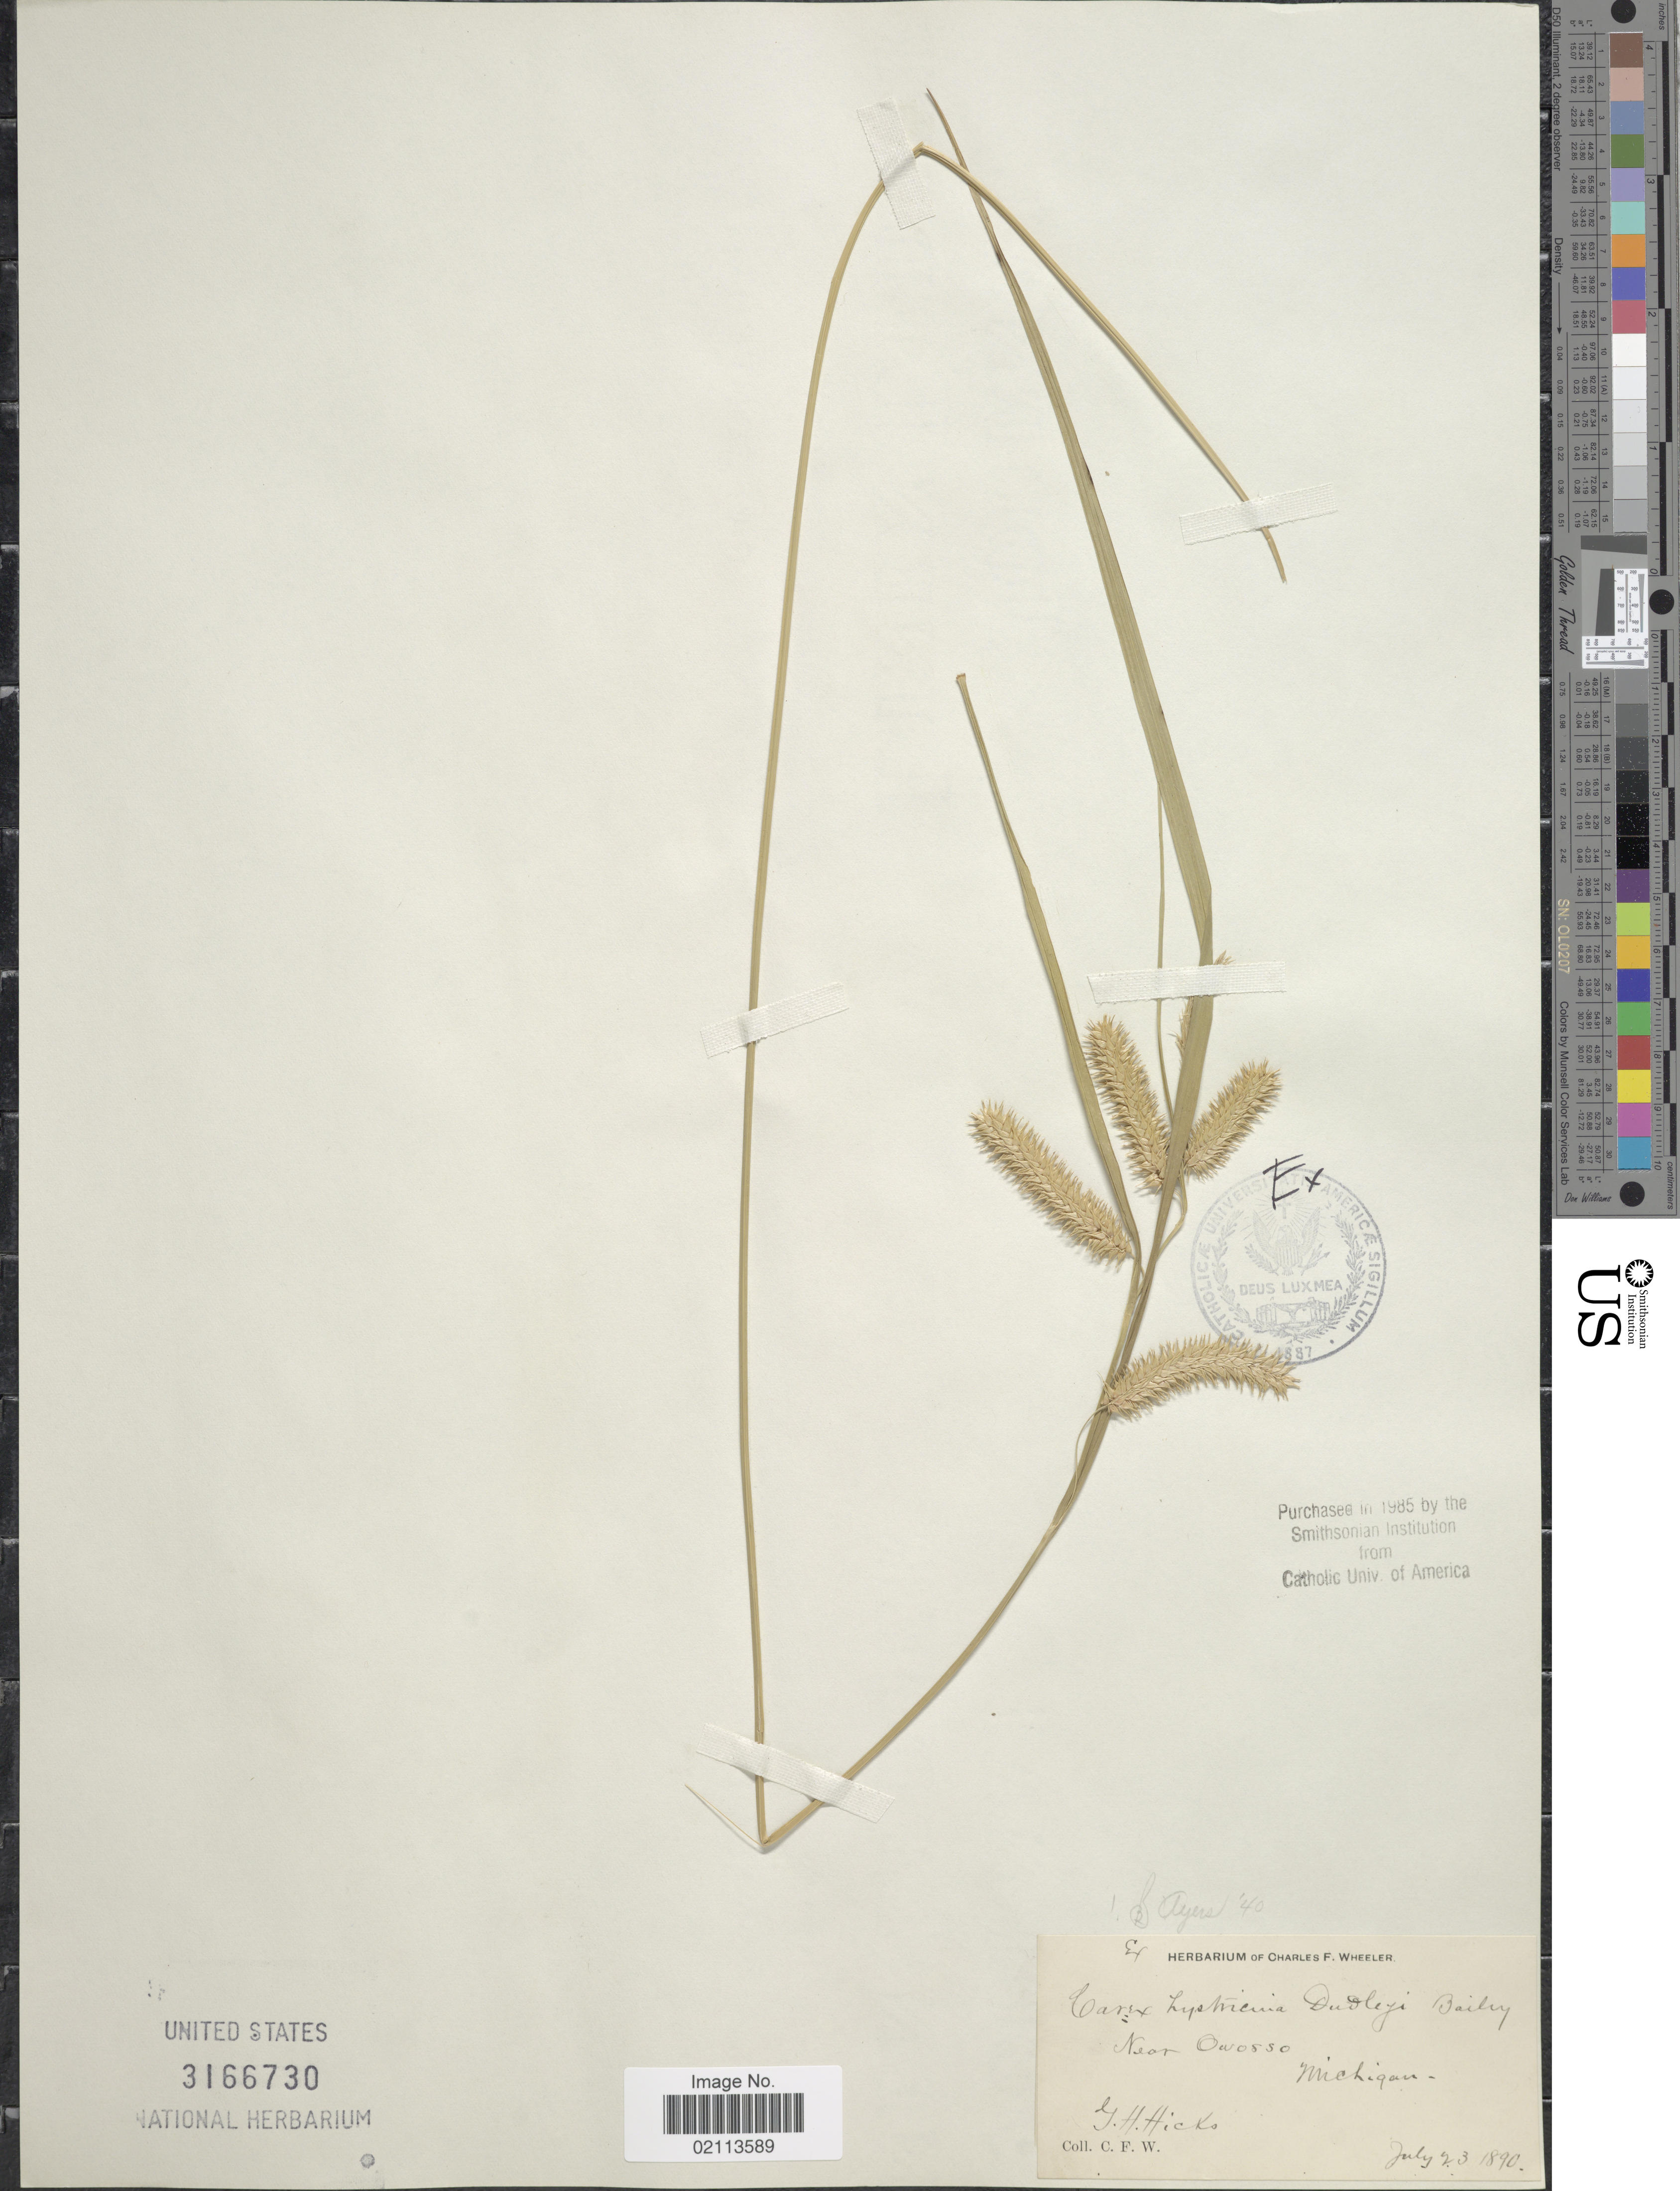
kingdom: Plantae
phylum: Tracheophyta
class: Liliopsida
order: Poales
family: Cyperaceae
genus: Carex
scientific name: Carex hystericina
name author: Muhl. ex Willd.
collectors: G. Hicks & C. Wheeler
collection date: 1890-07-23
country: United States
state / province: Michigan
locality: Near Owosso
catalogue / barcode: US 3166730